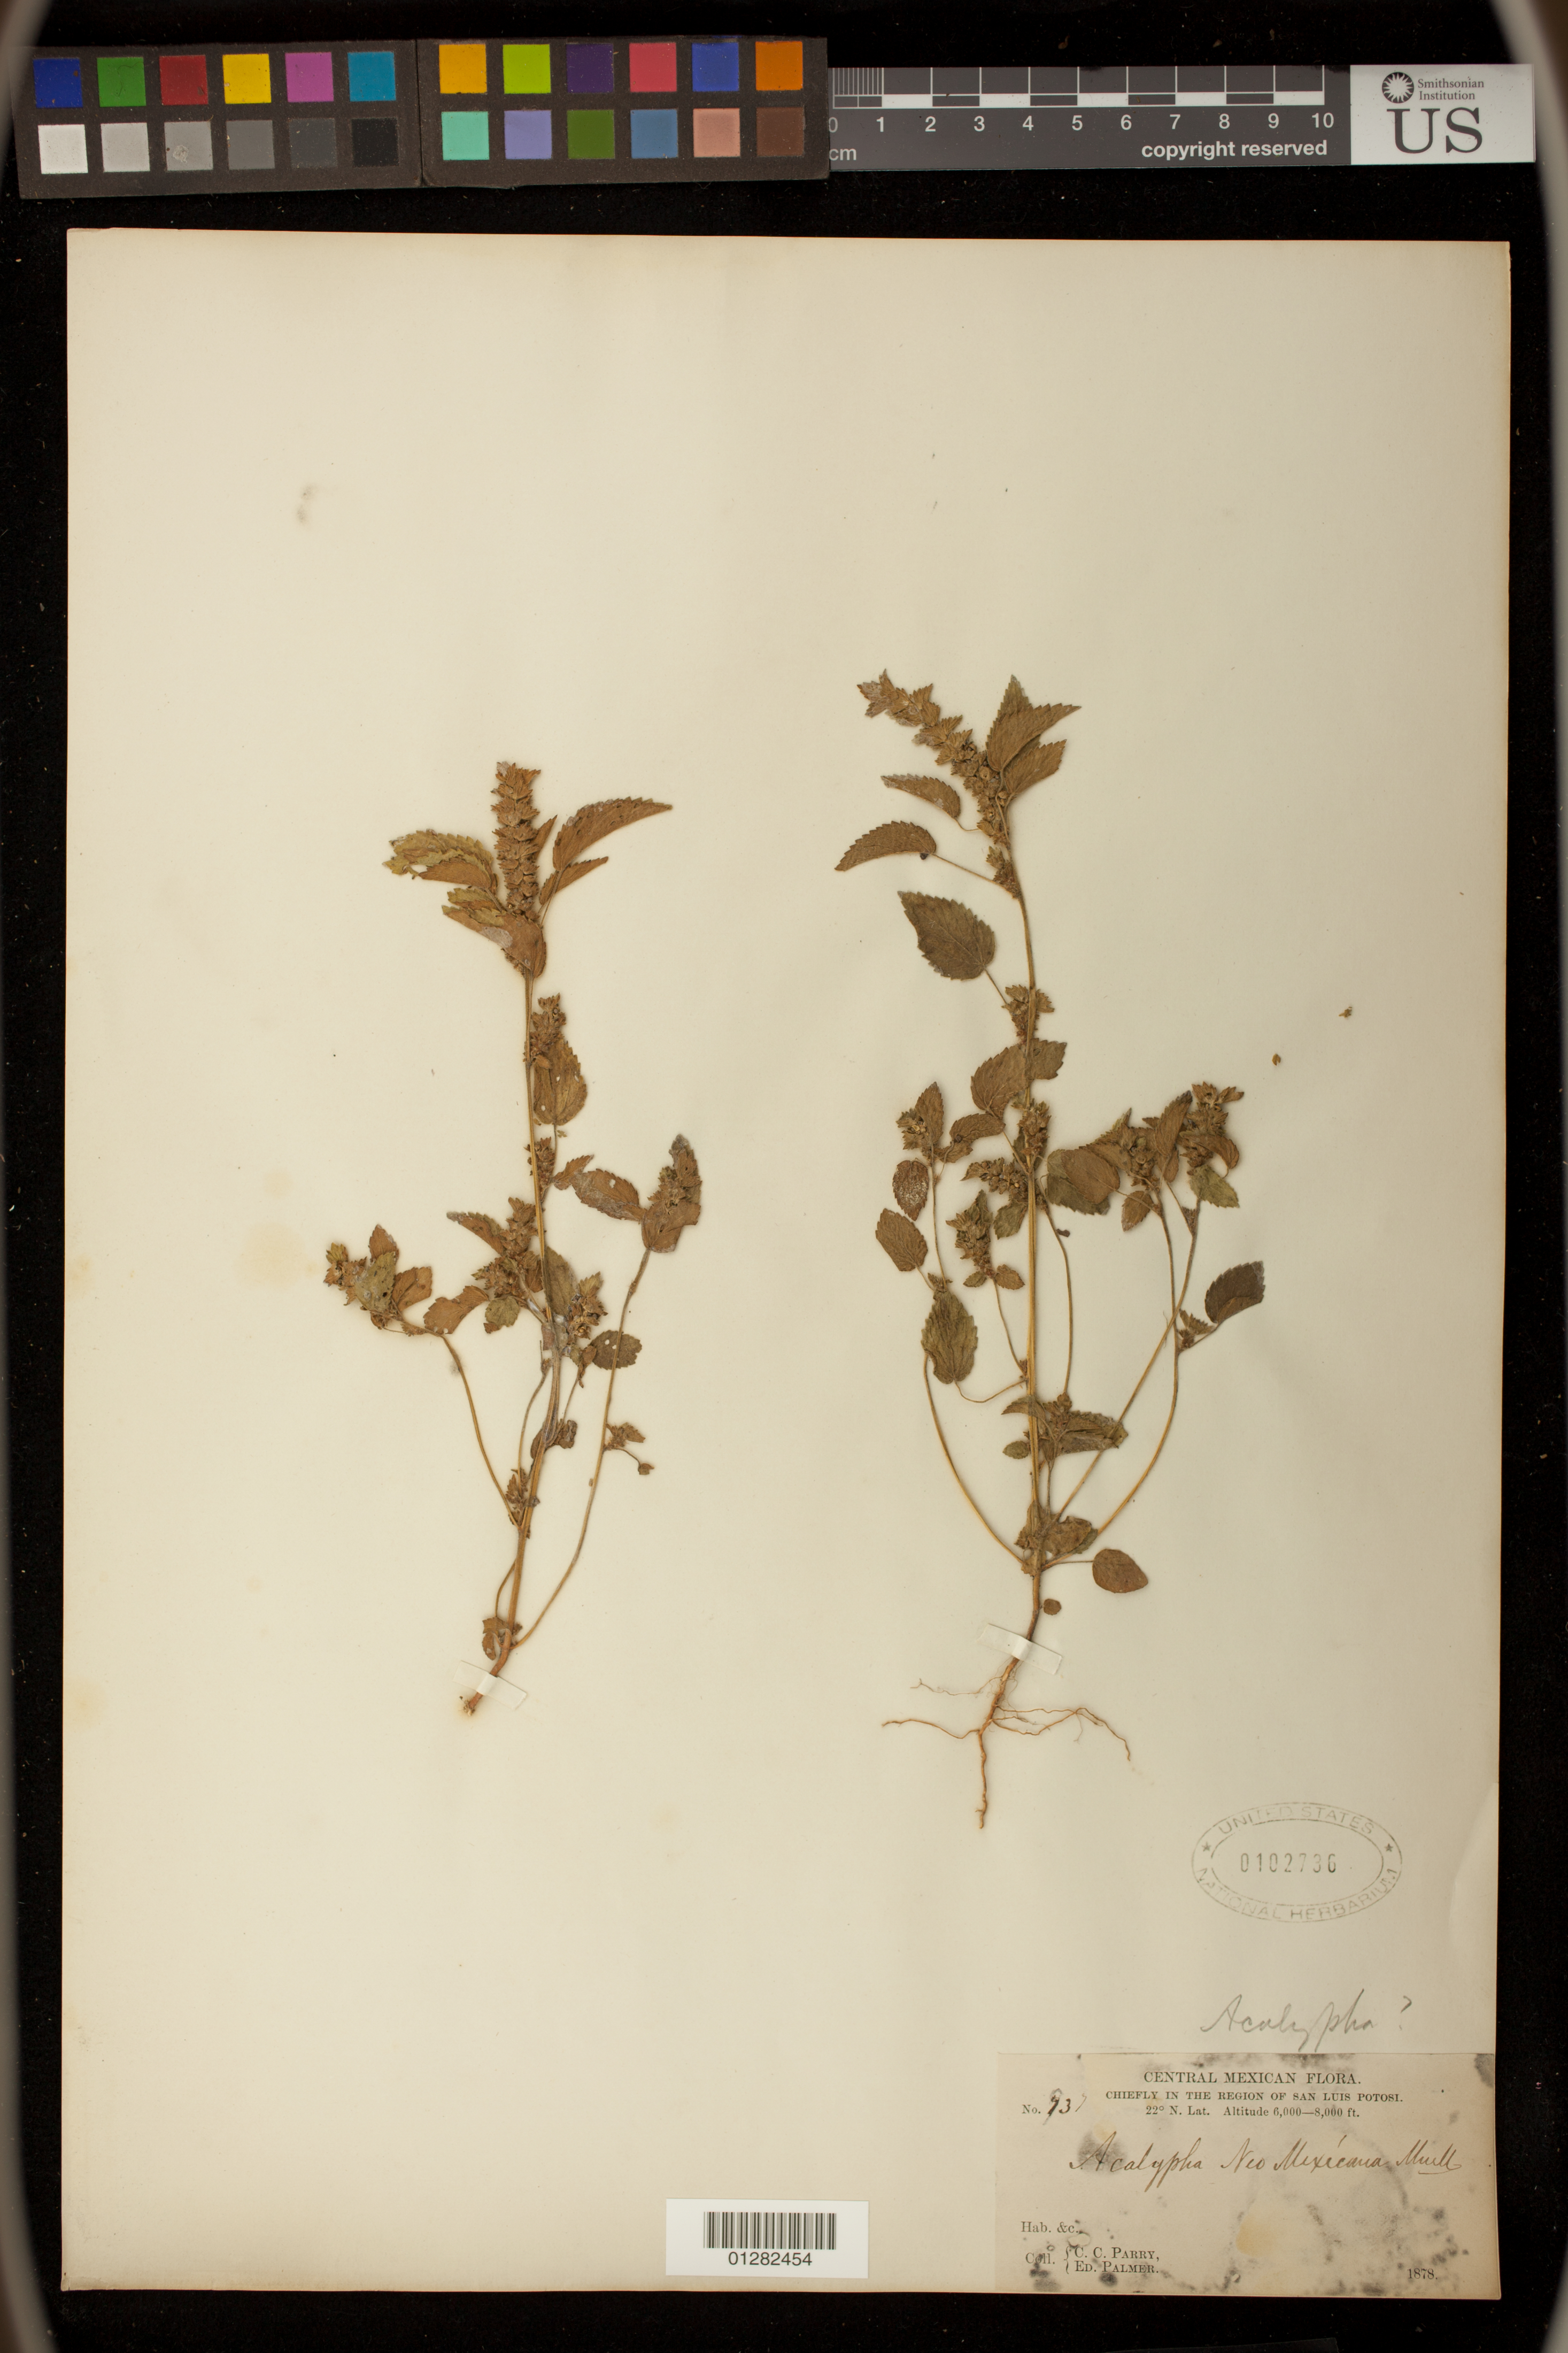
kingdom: Plantae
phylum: Tracheophyta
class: Magnoliopsida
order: Malpighiales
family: Euphorbiaceae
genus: Acalypha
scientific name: Acalypha neomexicana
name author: Müll. Arg.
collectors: I. W. Knobloch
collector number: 937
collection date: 1878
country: Mexico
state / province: San Luis Potosi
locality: Chiefly in the region of San Luis Potosi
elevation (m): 1829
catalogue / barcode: US 102736